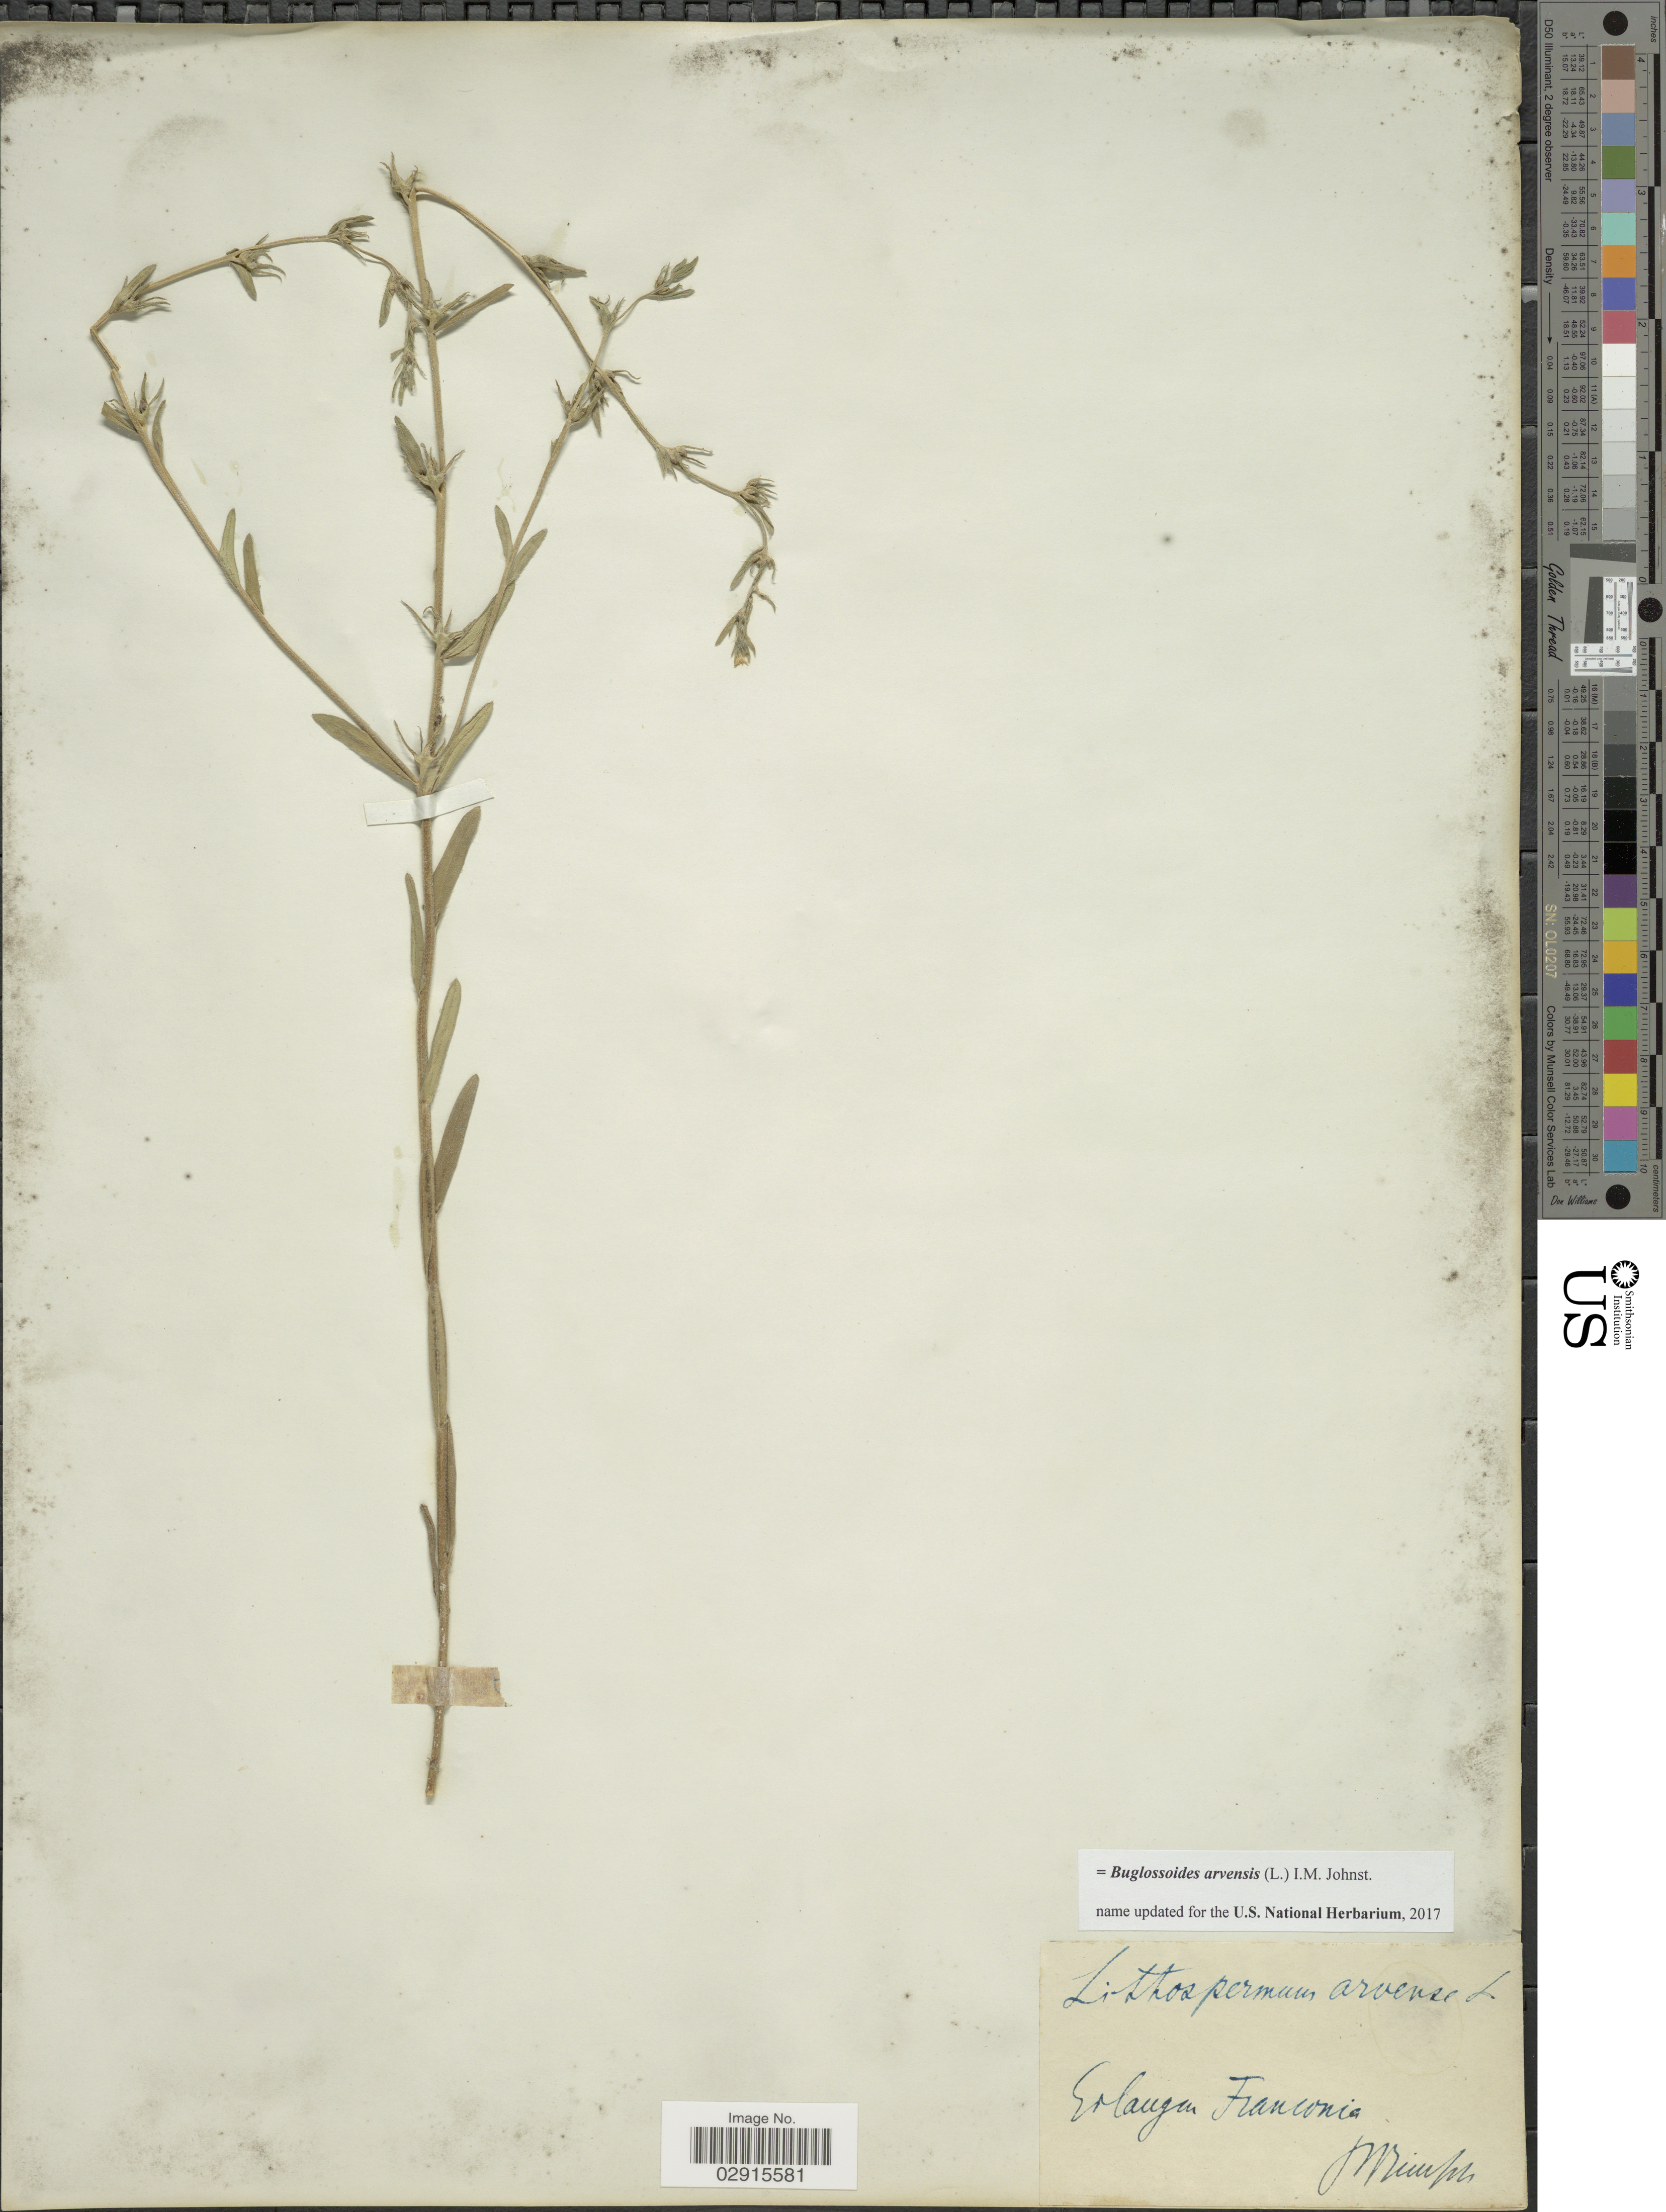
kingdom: Plantae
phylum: Tracheophyta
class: Magnoliopsida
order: Boraginales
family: Boraginaceae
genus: Buglossoides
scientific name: Buglossoides arvensis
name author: (L.) I.M. Johnst.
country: Germany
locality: Erlangen Franconia.